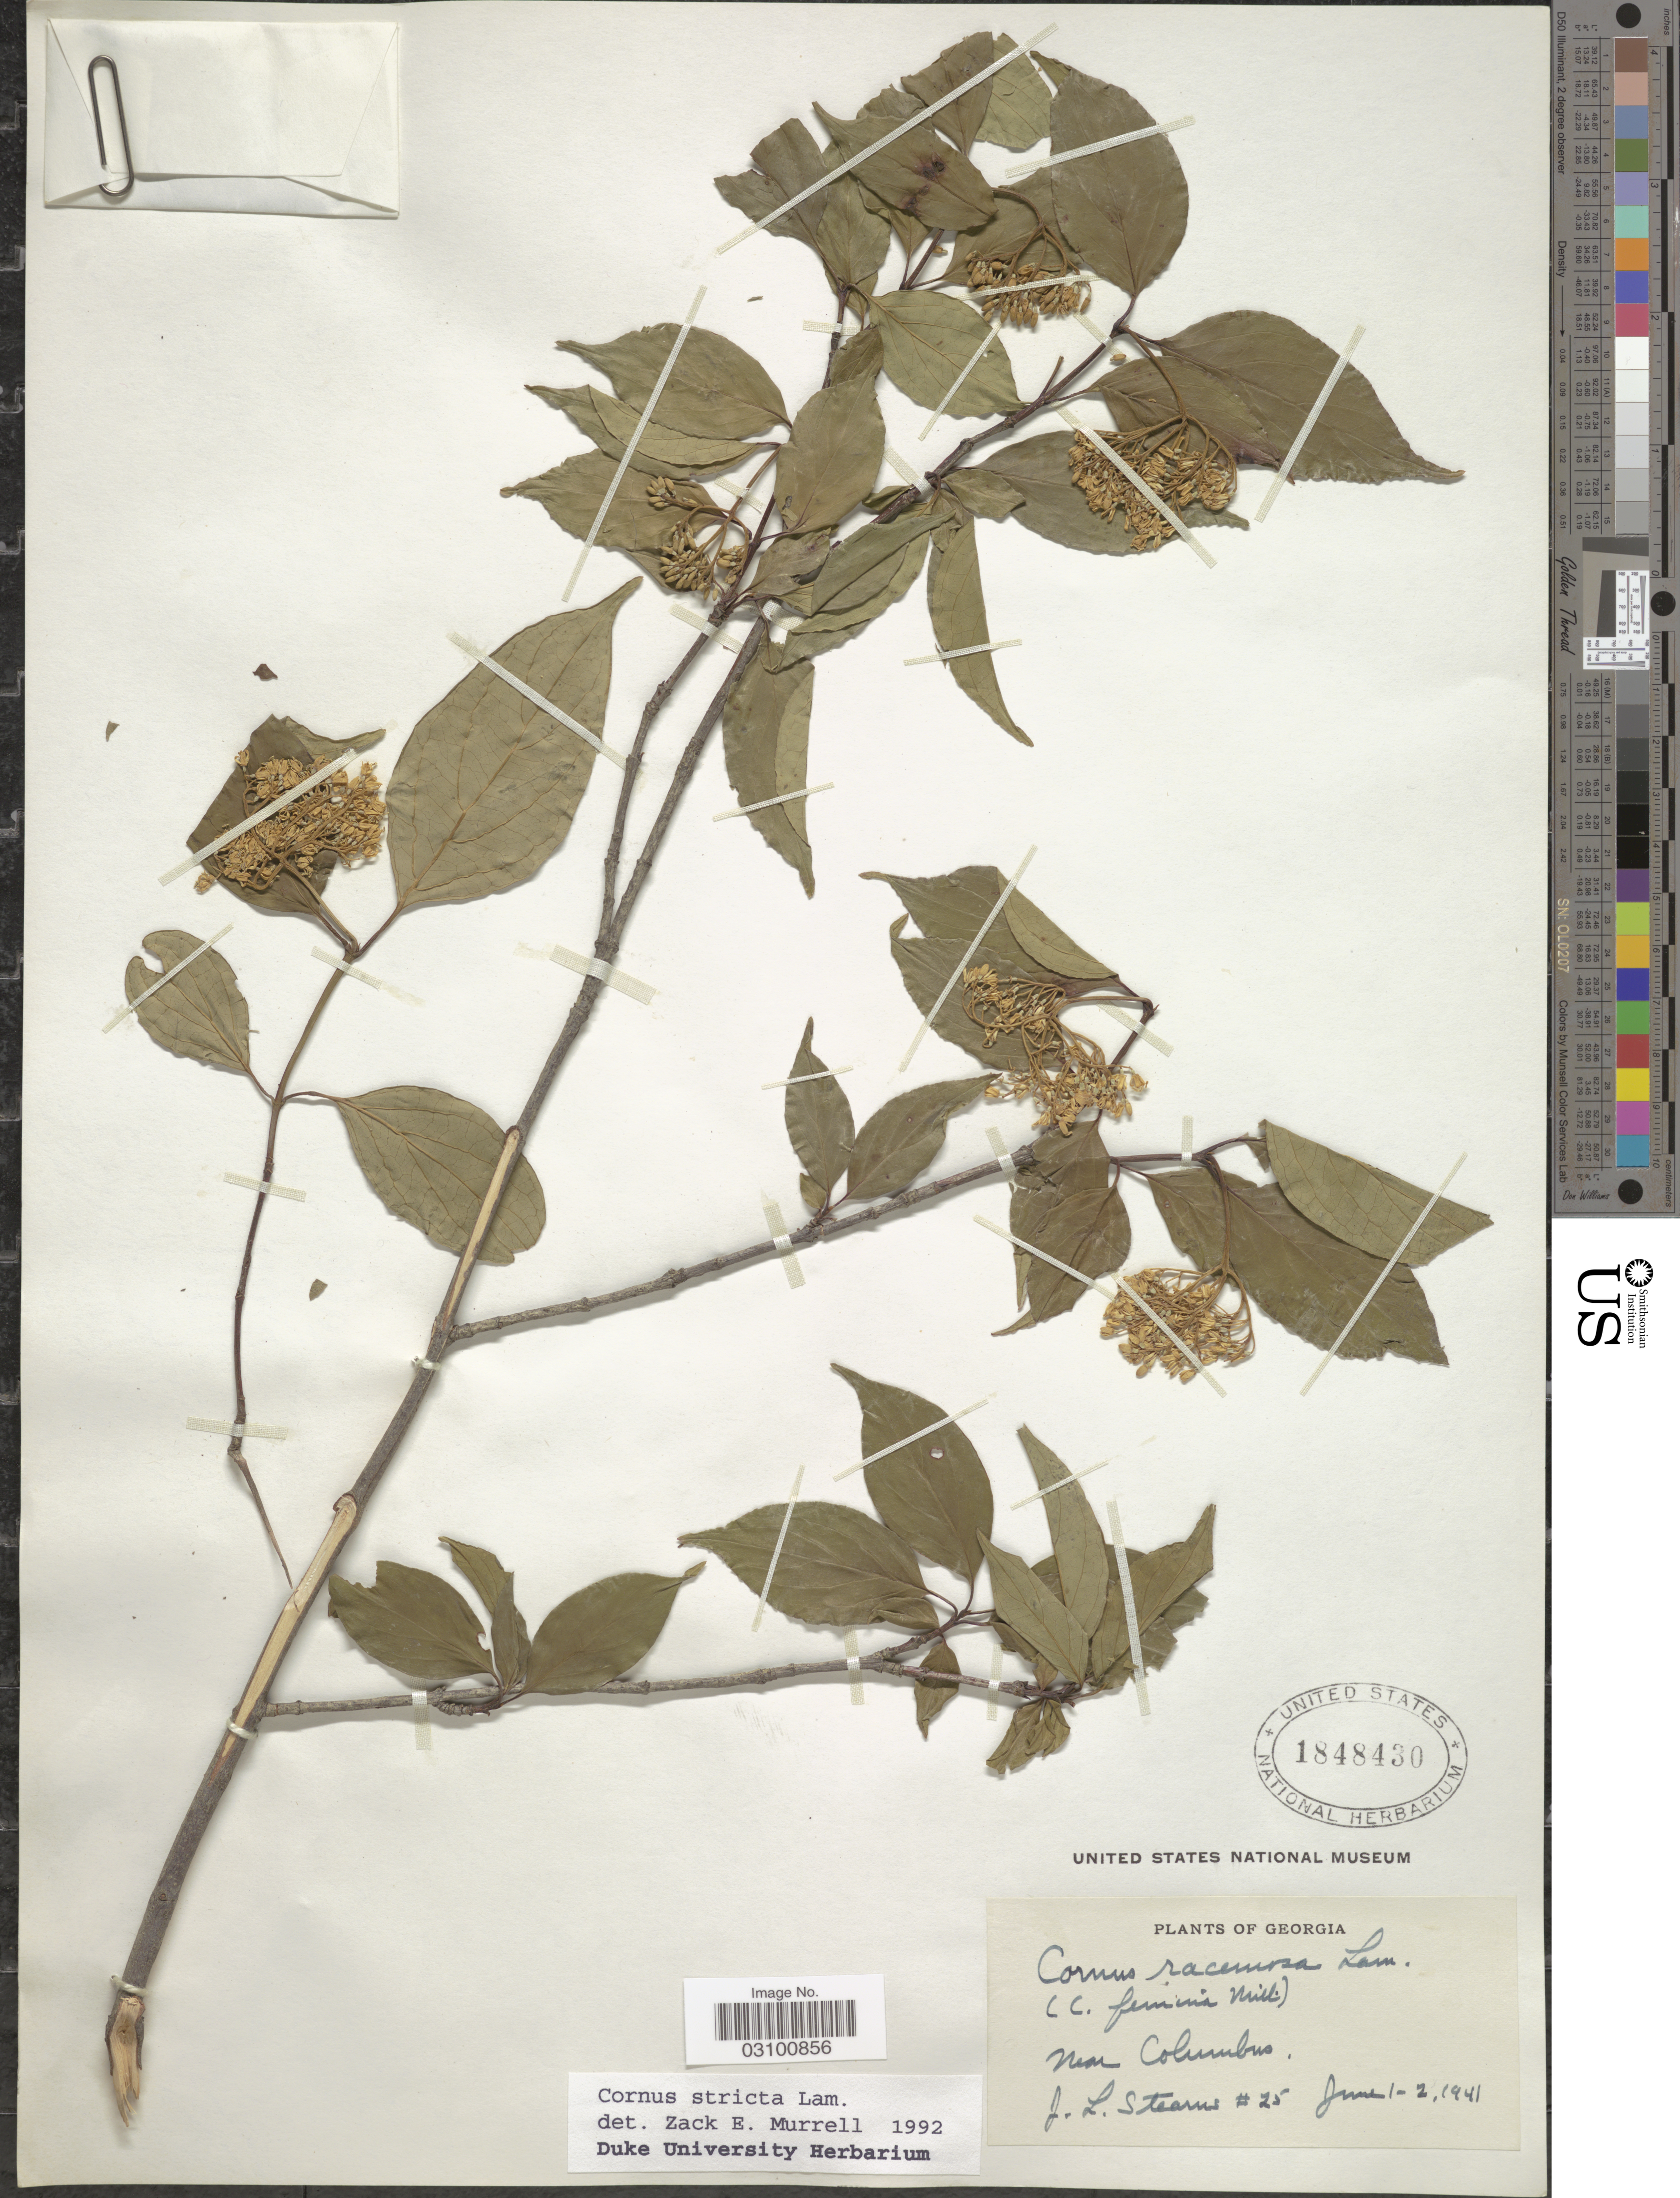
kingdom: Plantae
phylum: Tracheophyta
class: Magnoliopsida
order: Cornales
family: Cornaceae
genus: Cornus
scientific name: Cornus stricta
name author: Lam.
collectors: J. Stearns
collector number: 25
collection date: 1941-06-01/1941-06-02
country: United States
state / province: Georgia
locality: Near Columbus.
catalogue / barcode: US 1848430